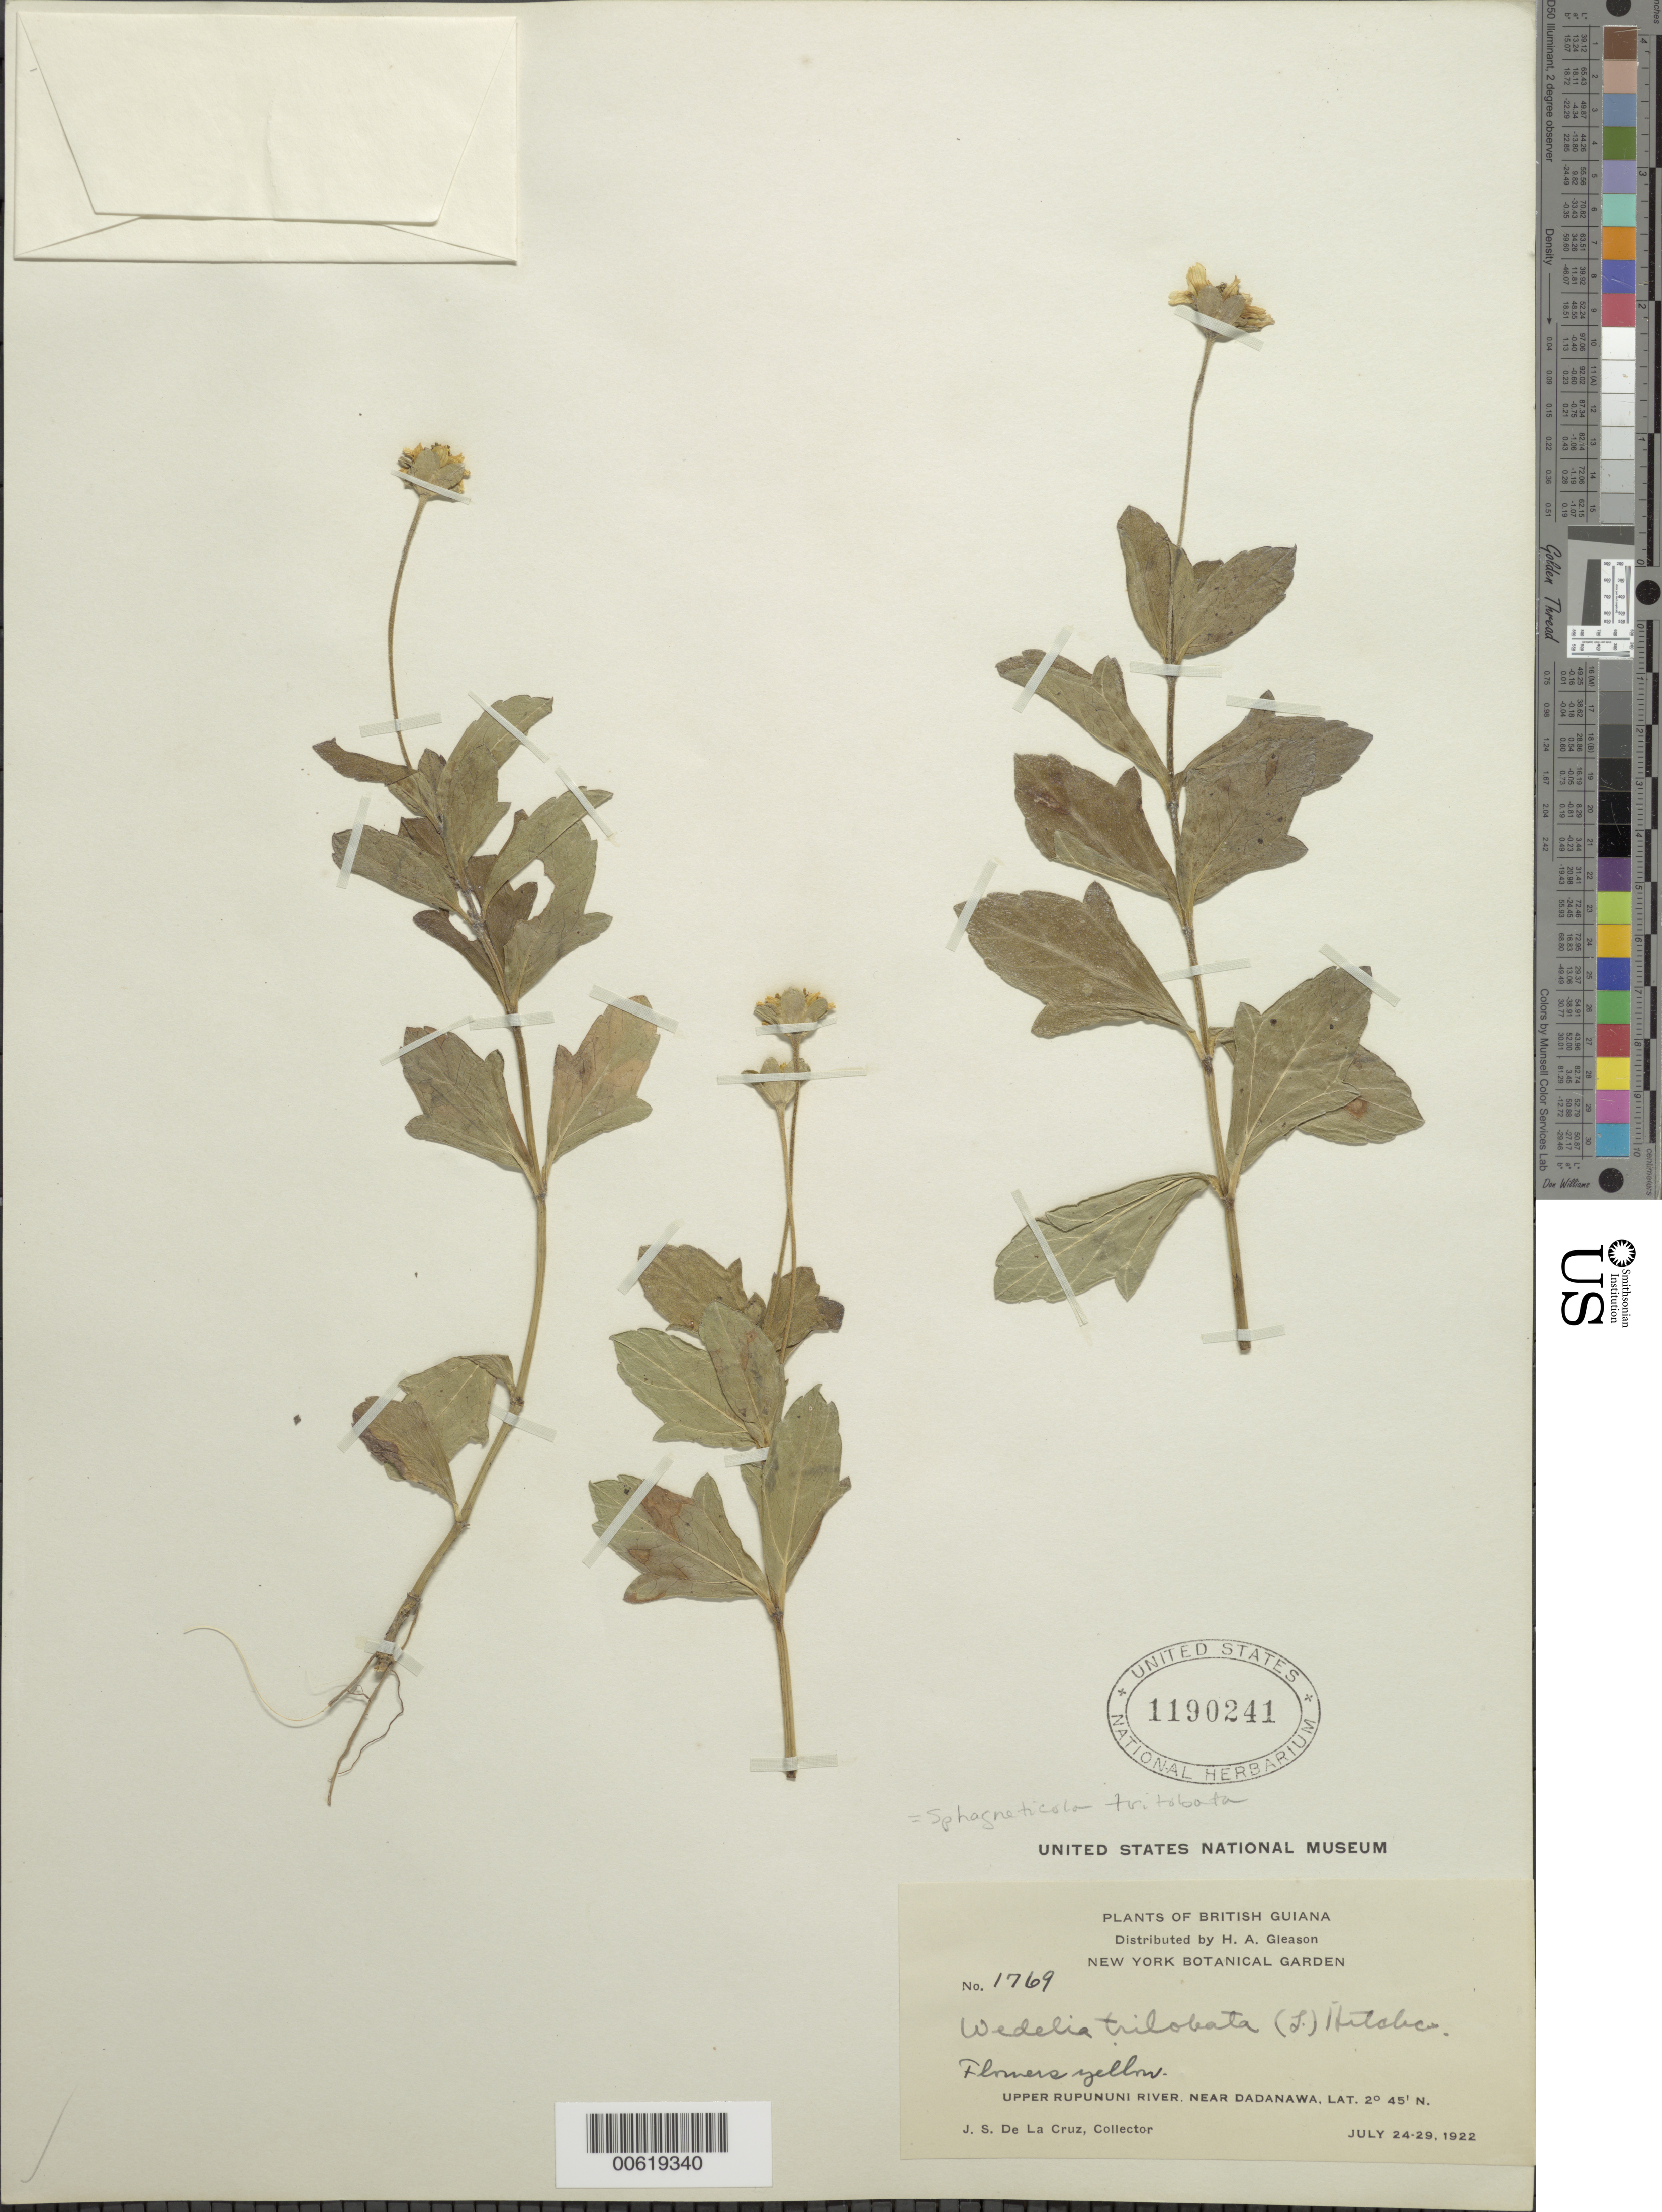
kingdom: Plantae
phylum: Tracheophyta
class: Magnoliopsida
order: Asterales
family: Asteraceae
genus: Sphagneticola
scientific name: Sphagneticola trilobata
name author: (L.) Pruski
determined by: Pruski, J. F.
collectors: J. S. de la Cruz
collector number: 1769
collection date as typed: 24-Jul-22 to 29-Jul-22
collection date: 1922-07-24/1922-07-29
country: Guyana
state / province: U. Takutu-U. Essequibo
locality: Dadanawa, near, upper Rupununi R.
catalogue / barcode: US 1190241